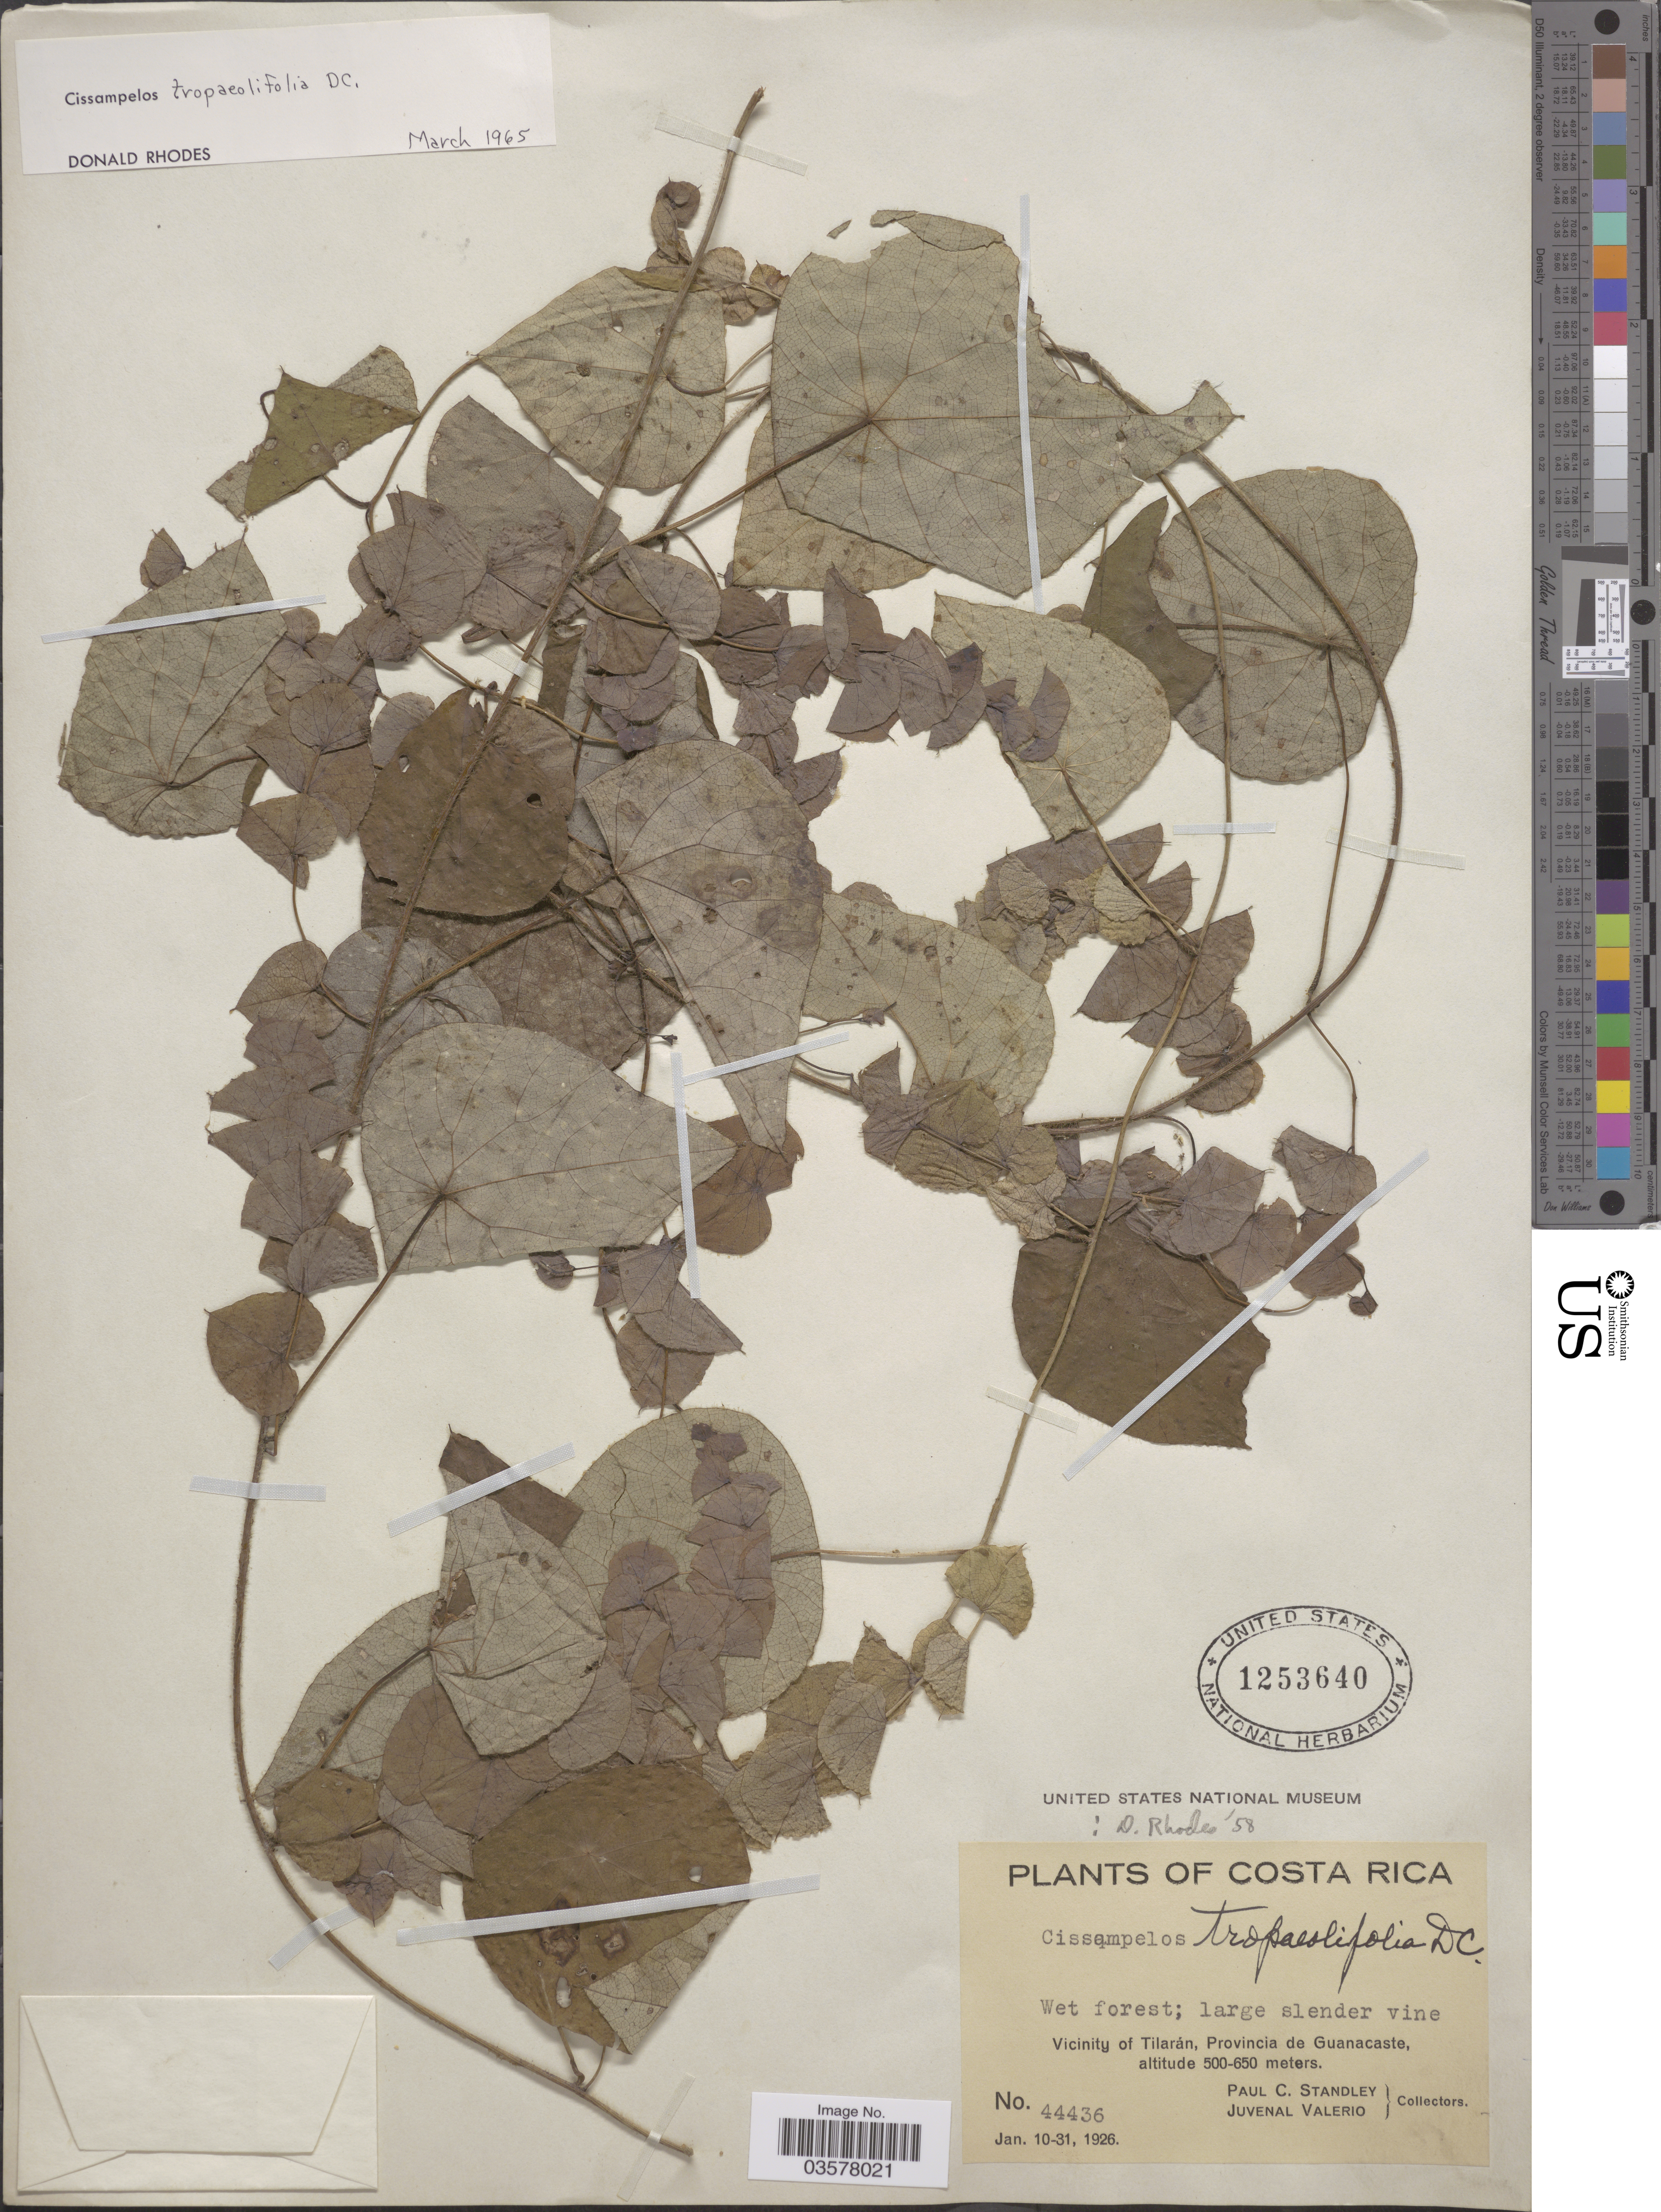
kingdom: Plantae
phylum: Tracheophyta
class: Magnoliopsida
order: Ranunculales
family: Menispermaceae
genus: Cissampelos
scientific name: Cissampelos tropaeolifolia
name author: DC.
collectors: P. C. Standley & J. Valerio R.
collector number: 44436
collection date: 1926-01-10/1926-01-31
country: Costa Rica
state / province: Guanacaste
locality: Vicinity of Tilarán.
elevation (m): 500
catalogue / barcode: US 1253640